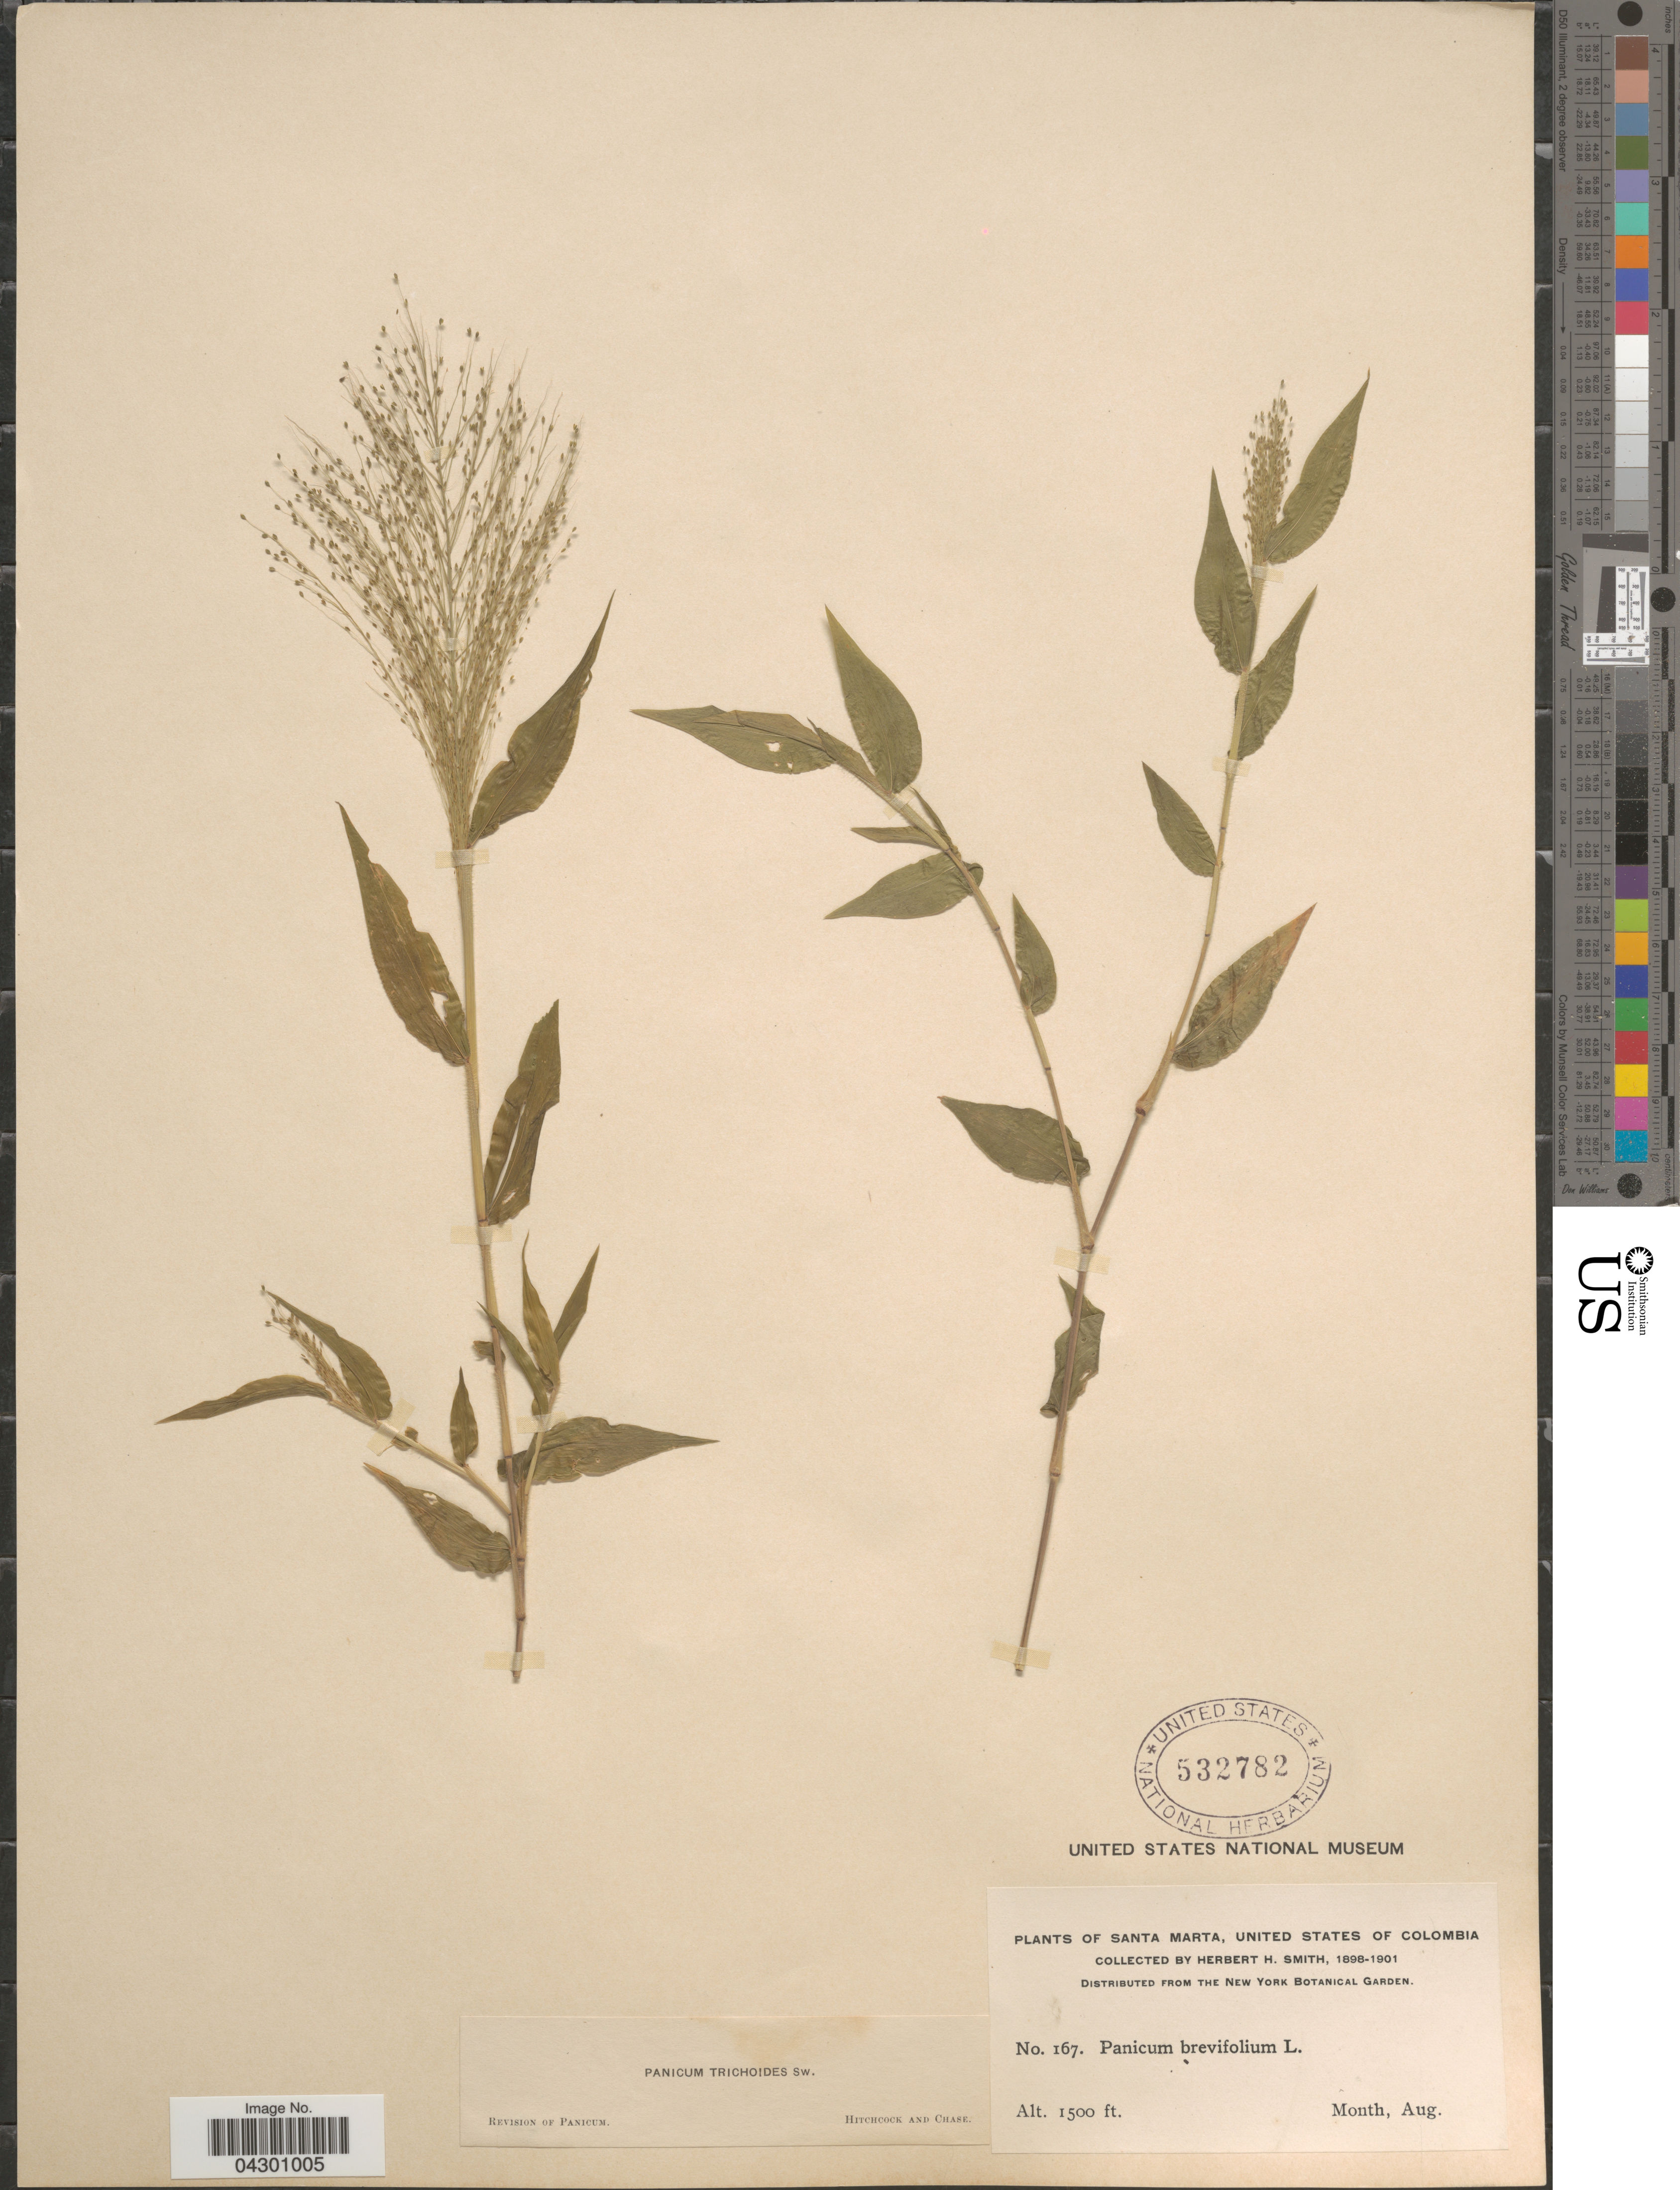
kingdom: Plantae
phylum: Tracheophyta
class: Liliopsida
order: Poales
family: Poaceae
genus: Panicum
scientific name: Panicum trichoides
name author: Sw.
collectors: Herbert H. Smith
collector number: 167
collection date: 1898-08/1901-08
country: Colombia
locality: Santa Marta, United States of Colombia.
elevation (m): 457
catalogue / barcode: US 532782